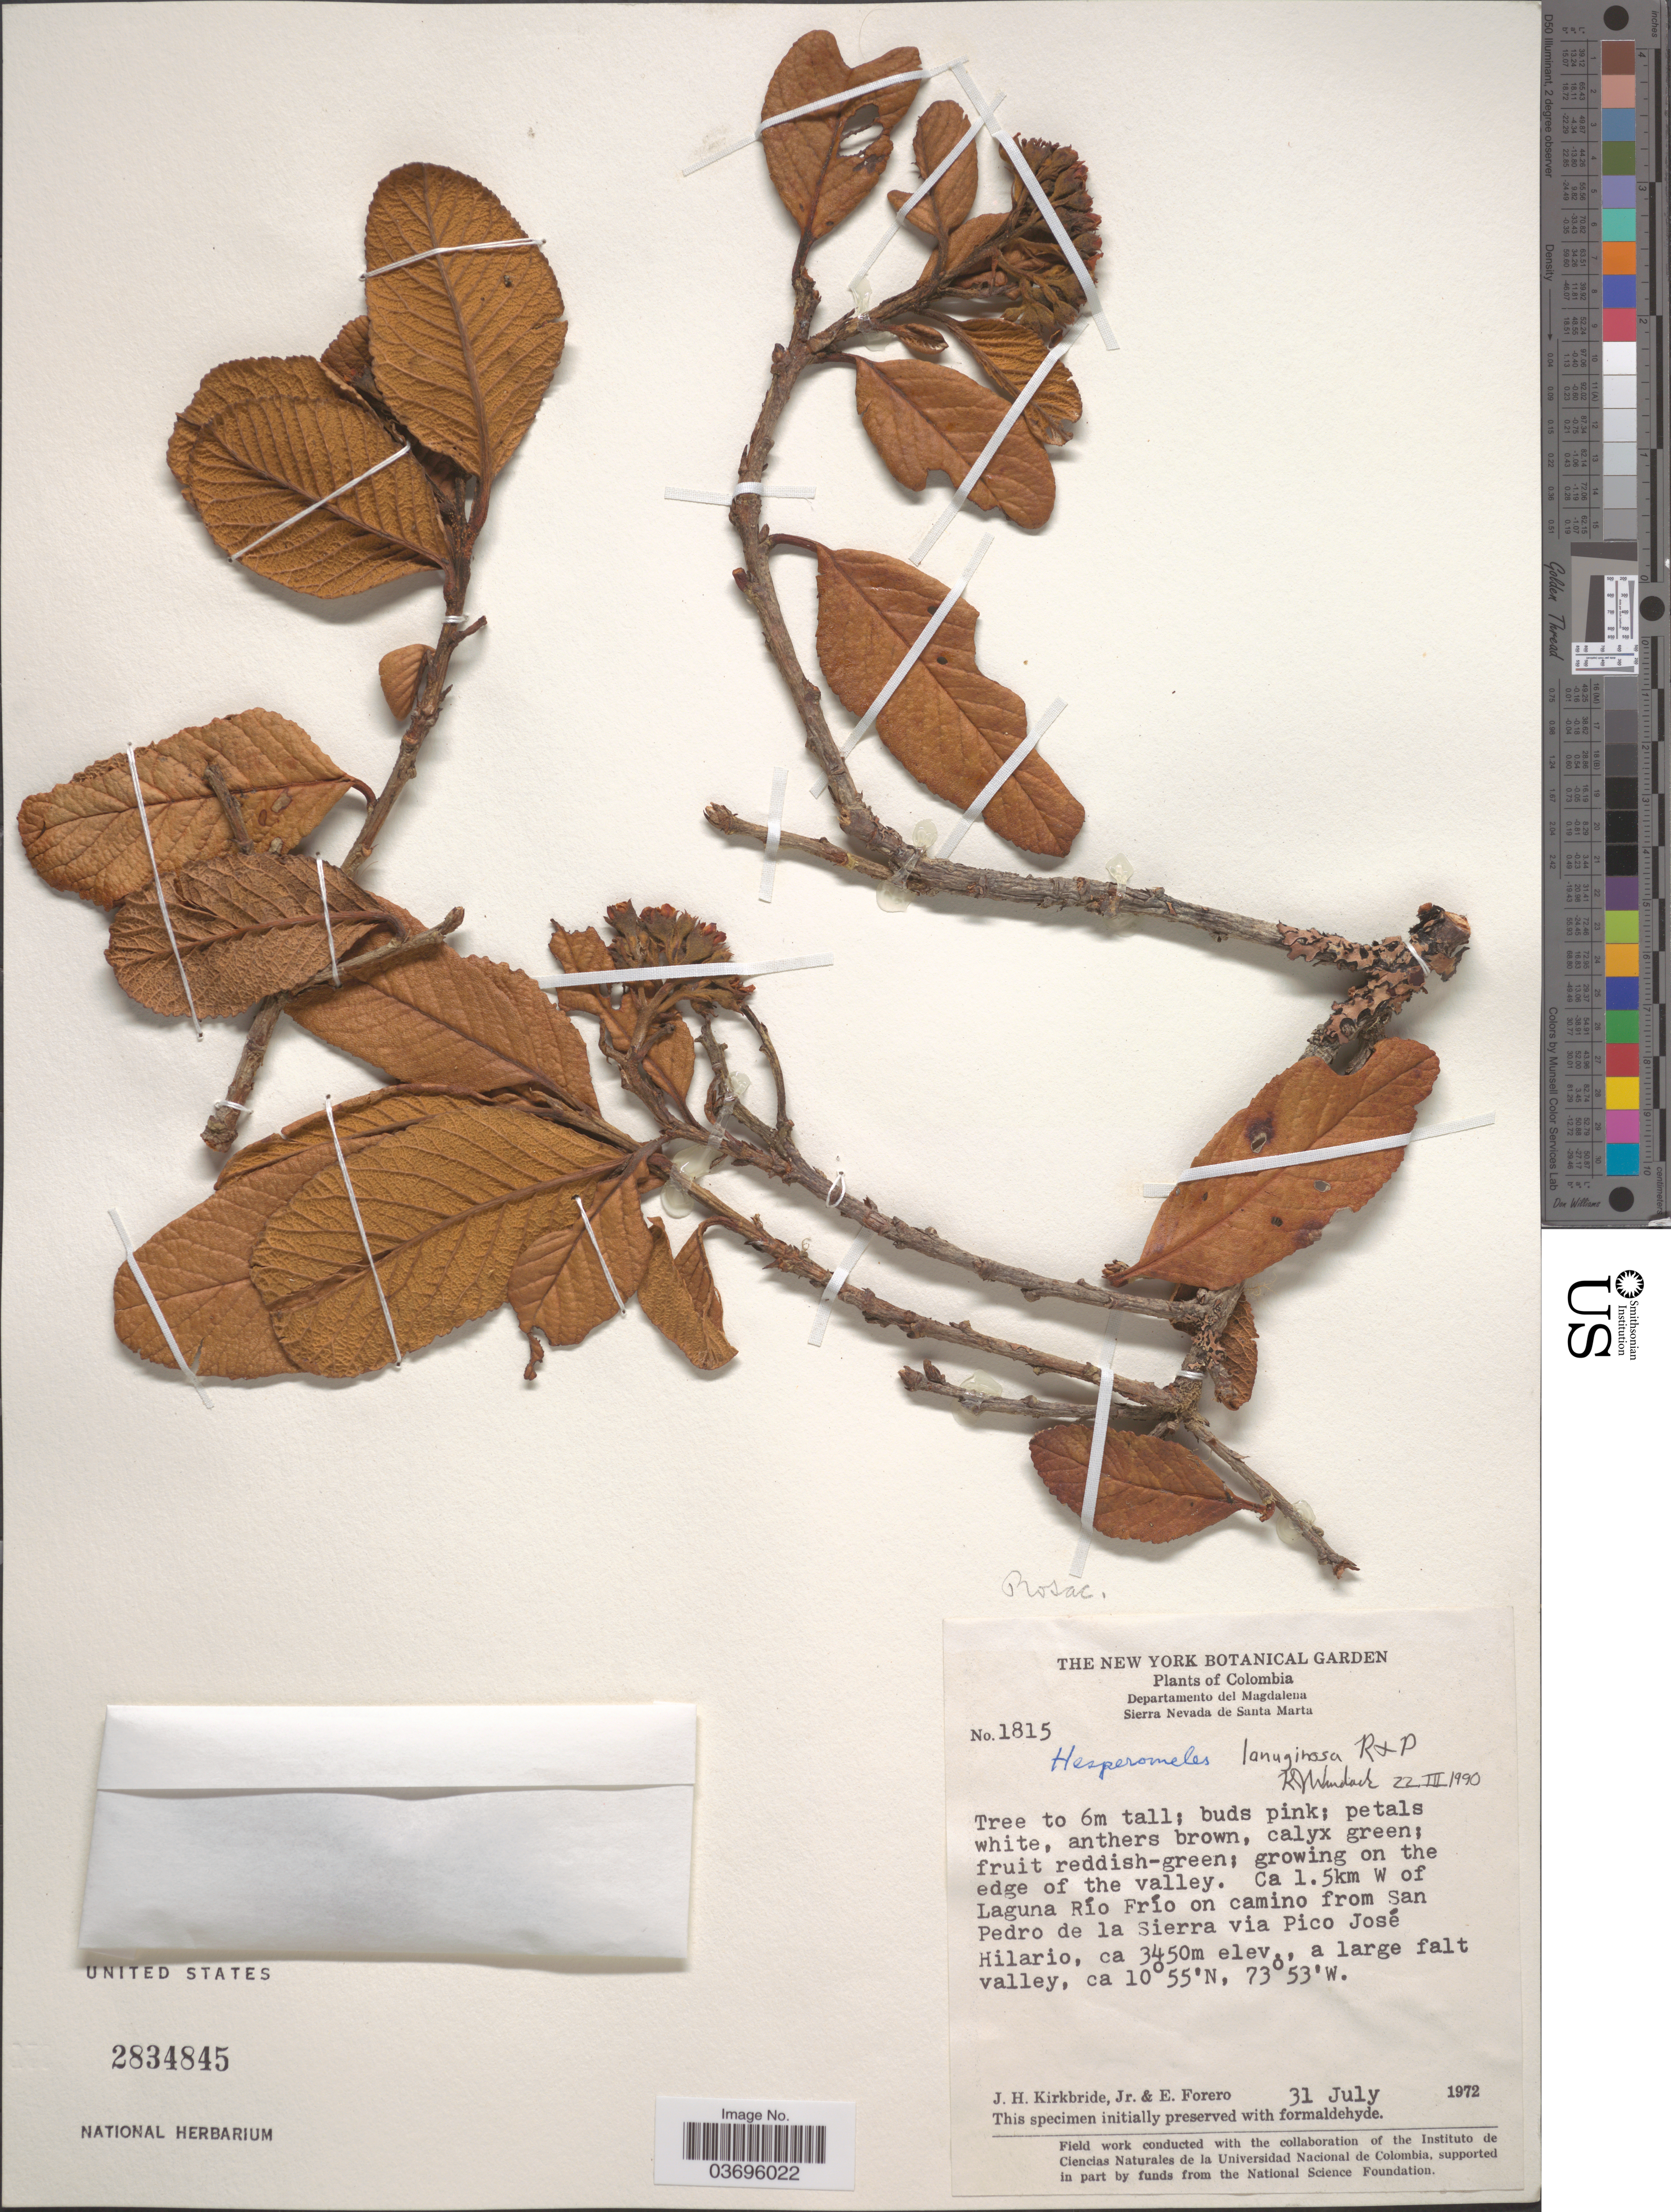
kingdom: Plantae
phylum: Tracheophyta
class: Magnoliopsida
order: Rosales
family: Rosaceae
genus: Hesperomeles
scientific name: Hesperomeles ferruginea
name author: (Juss. ex Pers.) Benth.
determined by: Romoleroux, K.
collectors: J. H. Kirkbride & E. Forero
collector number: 1815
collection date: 1972-07-31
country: Colombia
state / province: Magdalena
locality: Departamento del Magdalena. Sierra Nevada de Santa Marta. Ca 1.5km W of Laguna Río Frío on camino from San Pedro de la Sierra via Pico José Hilario.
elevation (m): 3450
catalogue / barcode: US 2834845